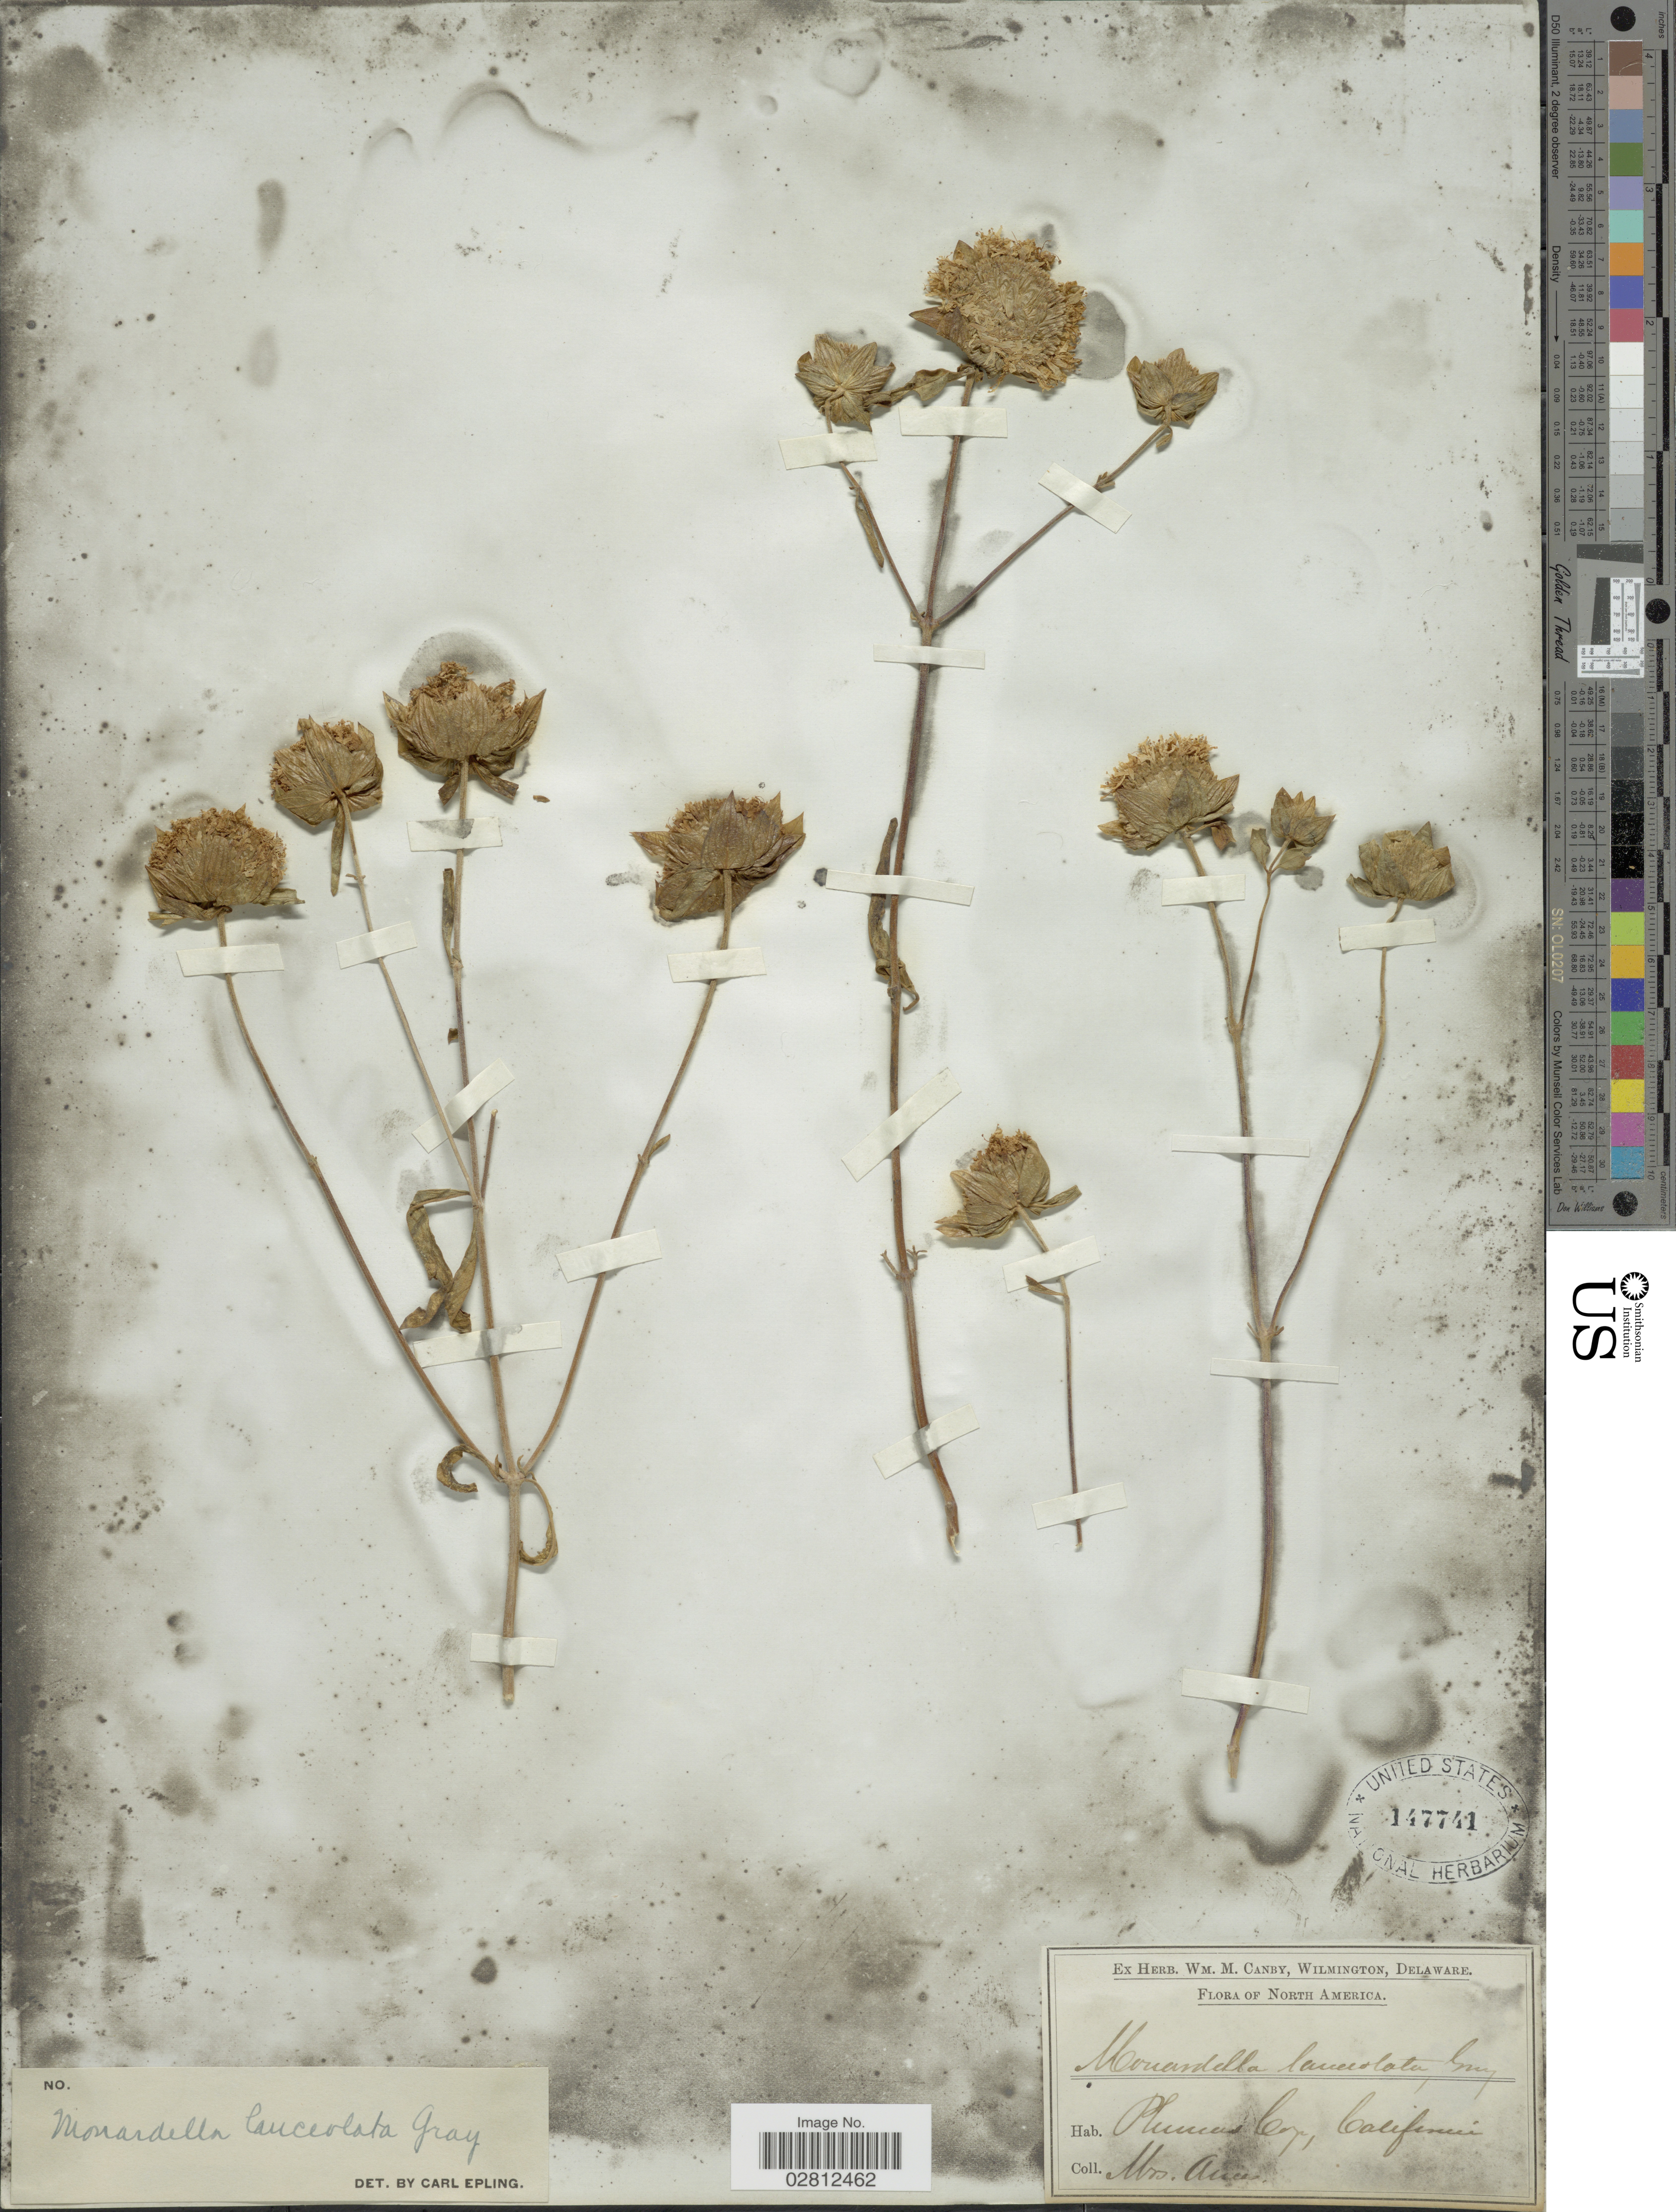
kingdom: Plantae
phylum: Tracheophyta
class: Magnoliopsida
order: Lamiales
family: Lamiaceae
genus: Monardella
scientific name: Monardella lanceolata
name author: A. Gray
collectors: -- Ames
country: United States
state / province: California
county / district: Plumas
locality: Plumas Co.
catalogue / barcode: US 147741